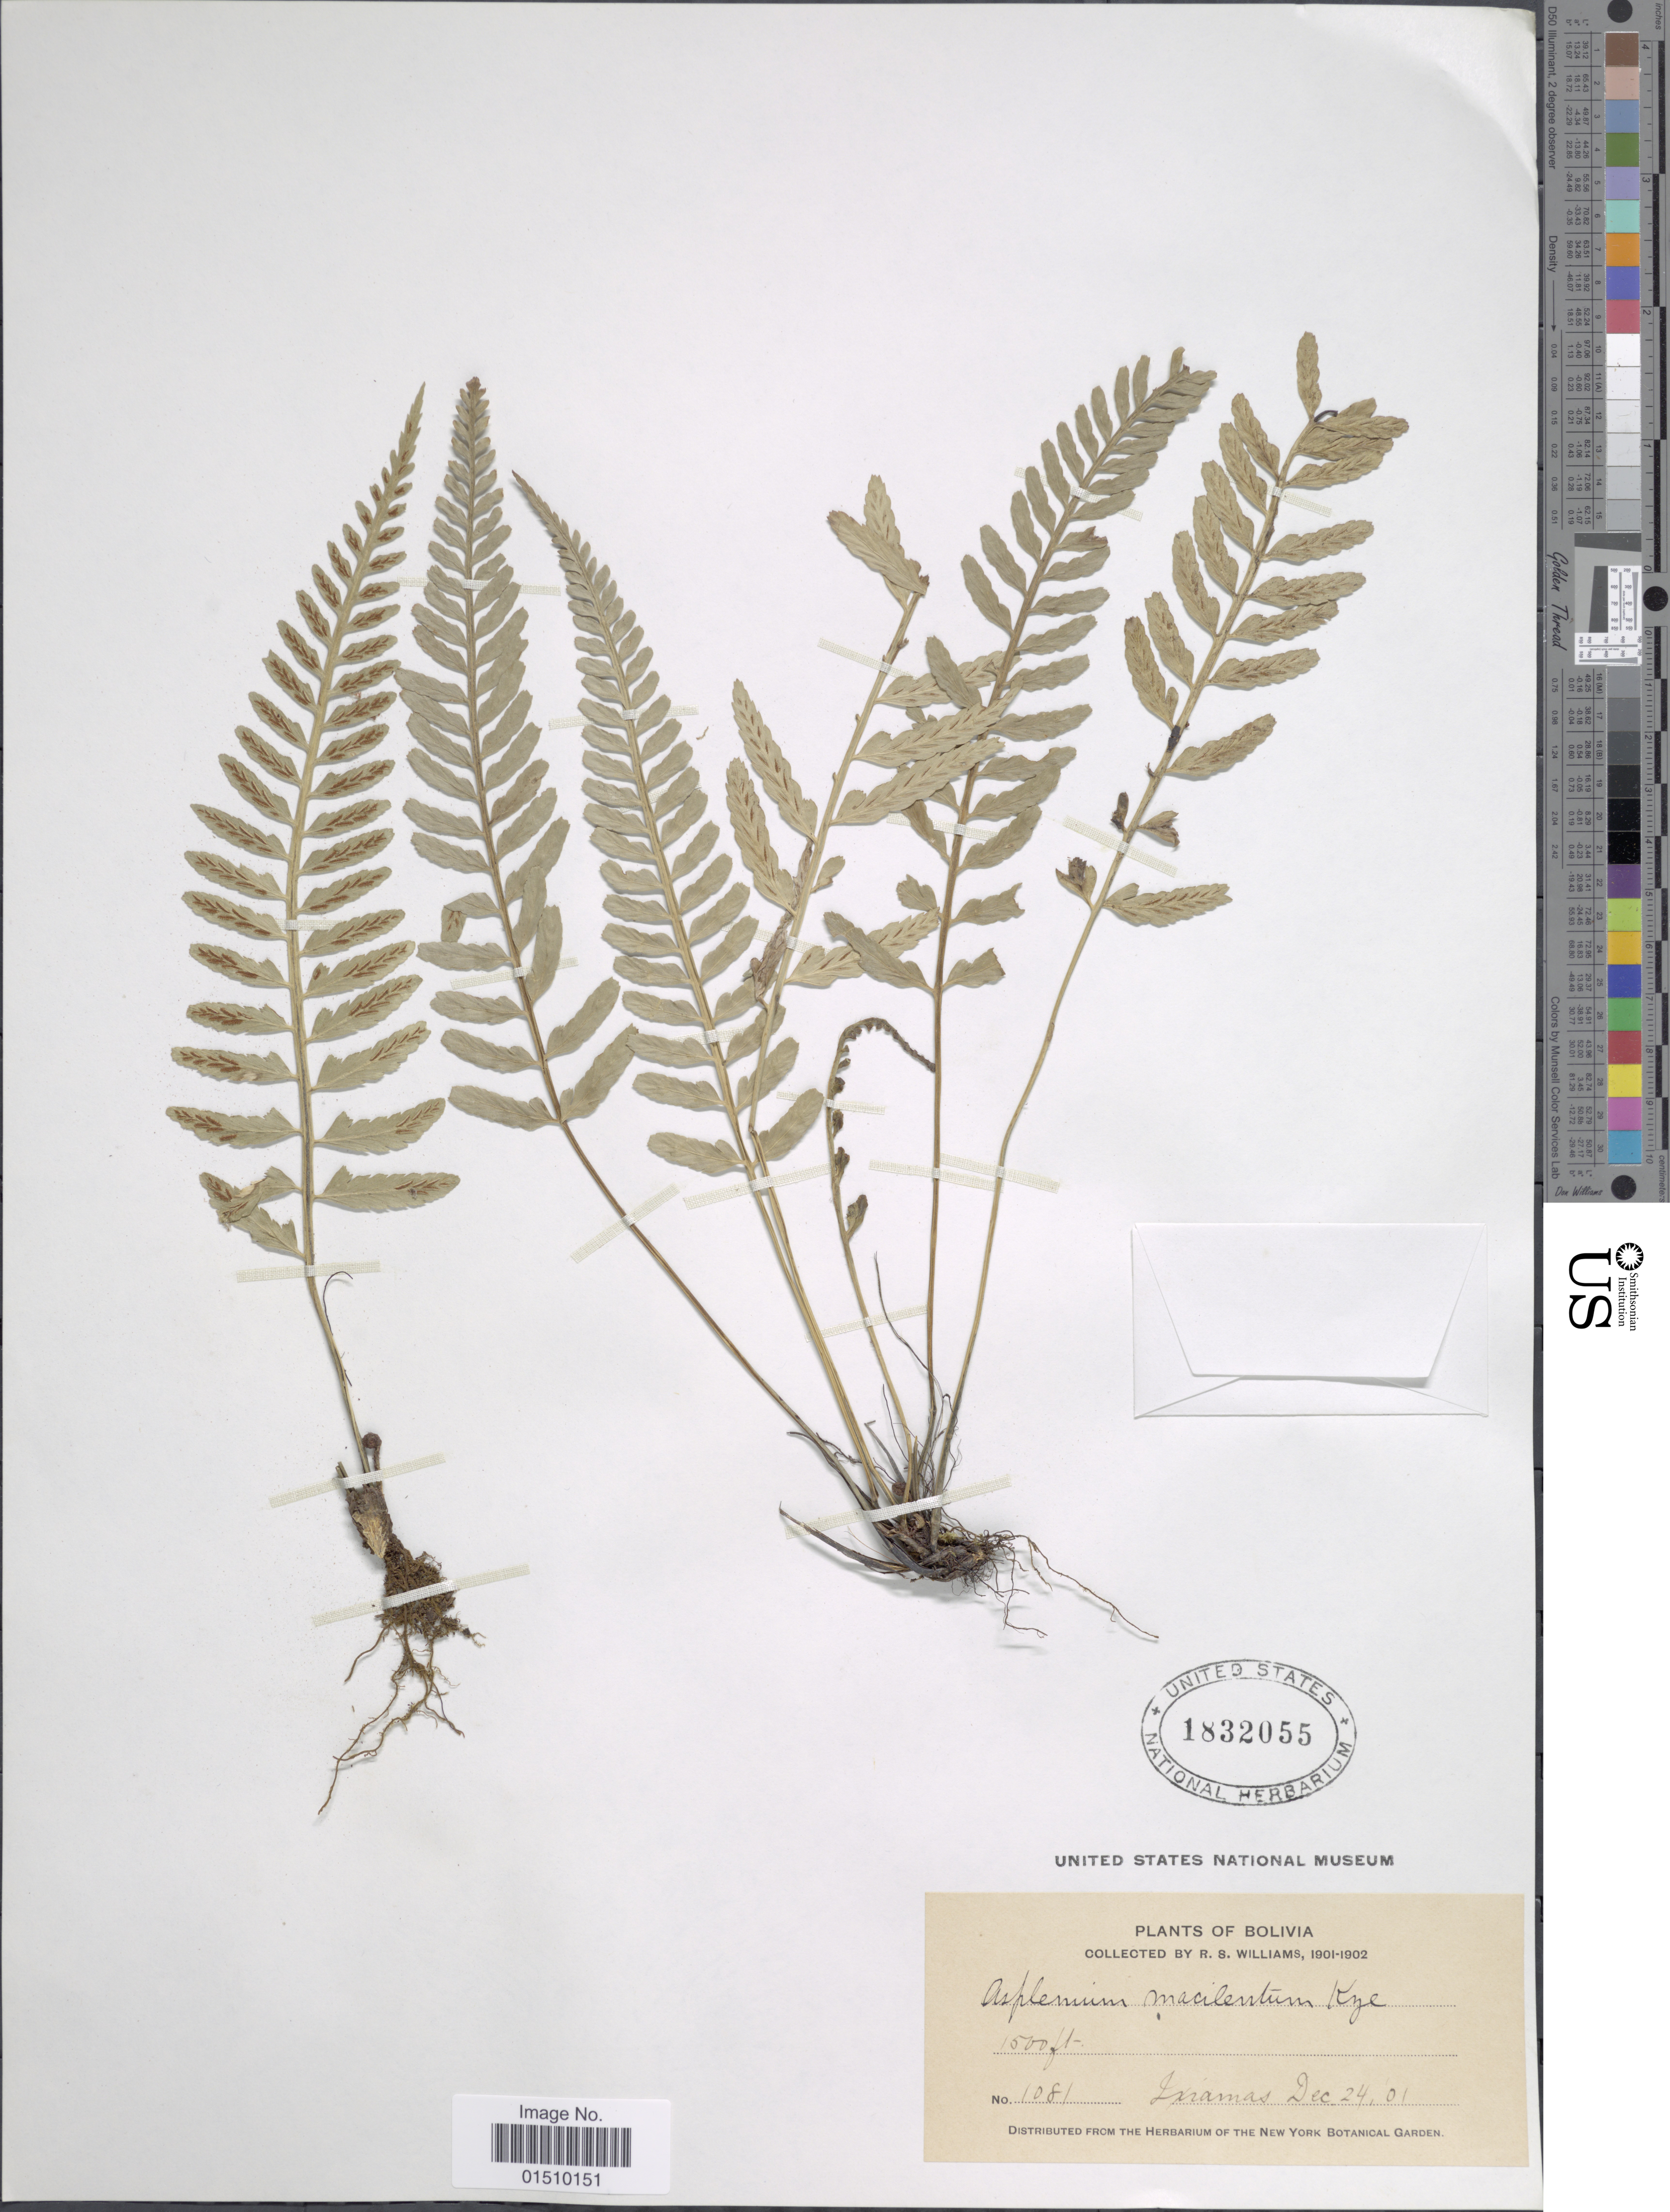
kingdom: Plantae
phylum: Tracheophyta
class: Polypodiopsida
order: Polypodiales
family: Aspleniaceae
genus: Asplenium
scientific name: Asplenium auritum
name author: Sw.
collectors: R. S. Williams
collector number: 1081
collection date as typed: Dec. 24, '01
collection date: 1901-12-24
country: Bolivia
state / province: La Paz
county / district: Iturralde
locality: Ixiamas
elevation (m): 457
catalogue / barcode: US 1832055